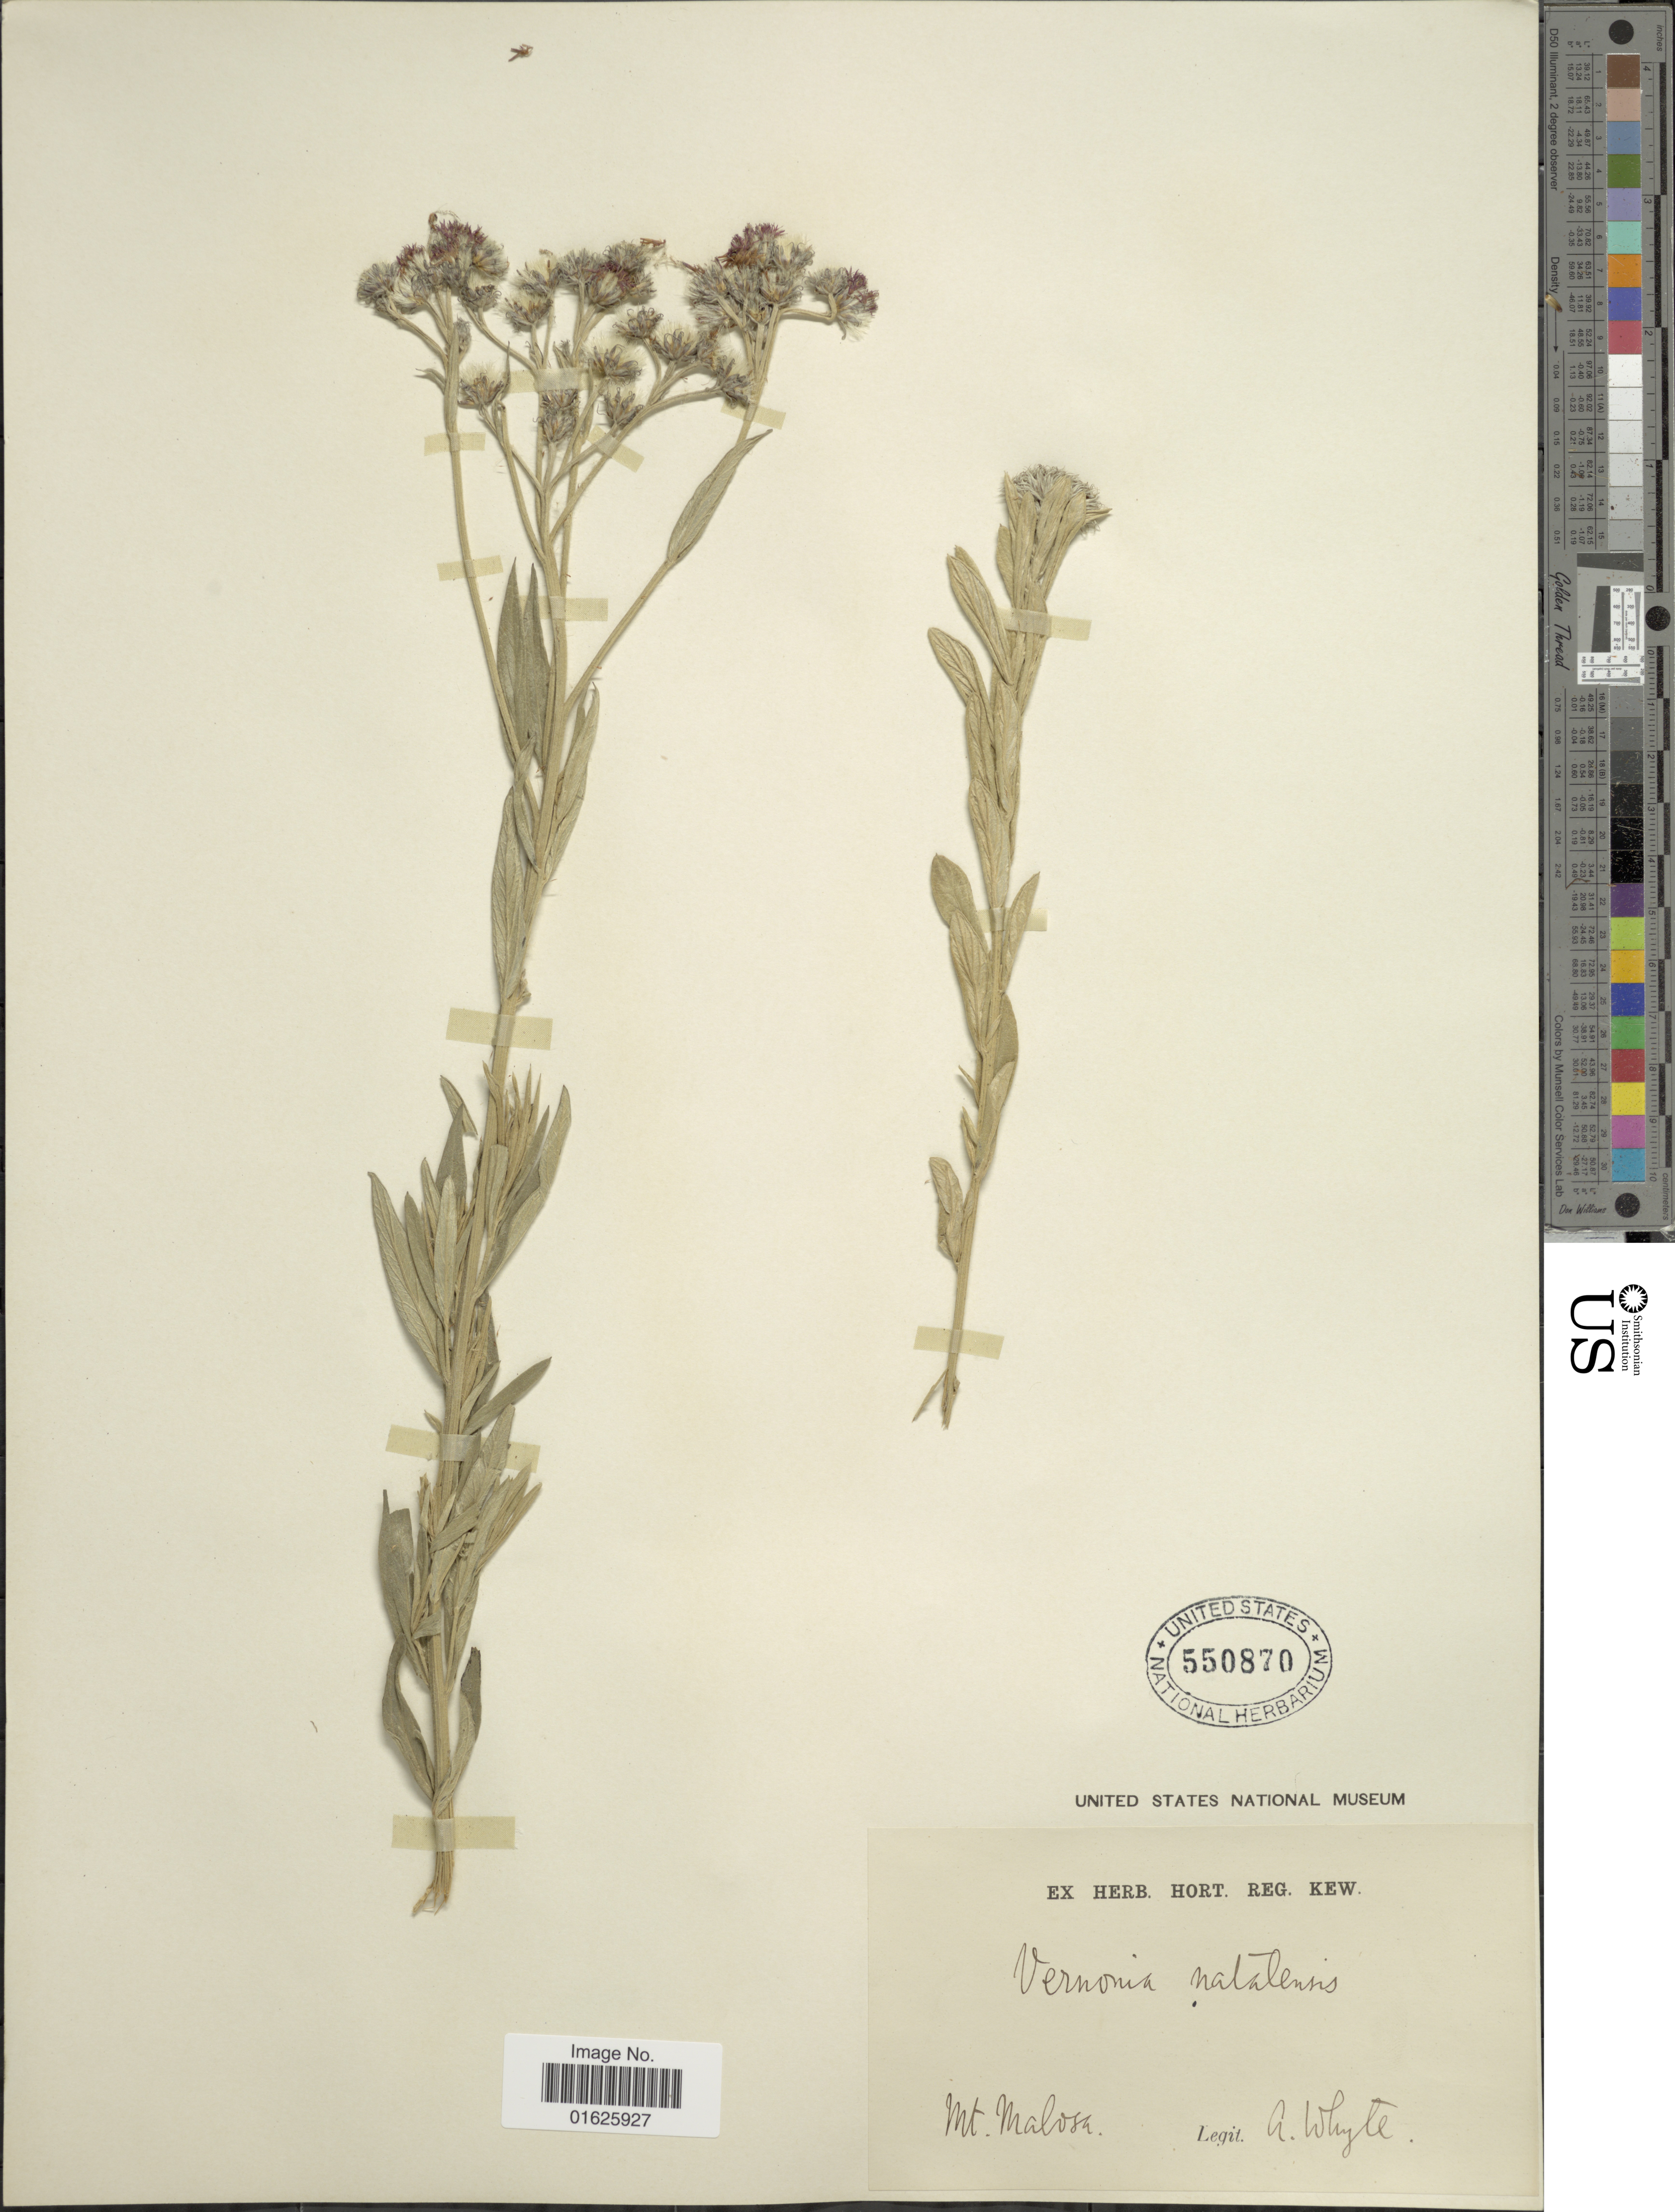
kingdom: Plantae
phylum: Tracheophyta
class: Magnoliopsida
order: Asterales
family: Asteraceae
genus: Hilliardiella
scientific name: Hilliardiella aristata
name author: (DC.) H. Rob.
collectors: A. Whyte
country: Malawi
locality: Mt Malosa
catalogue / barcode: US 550870